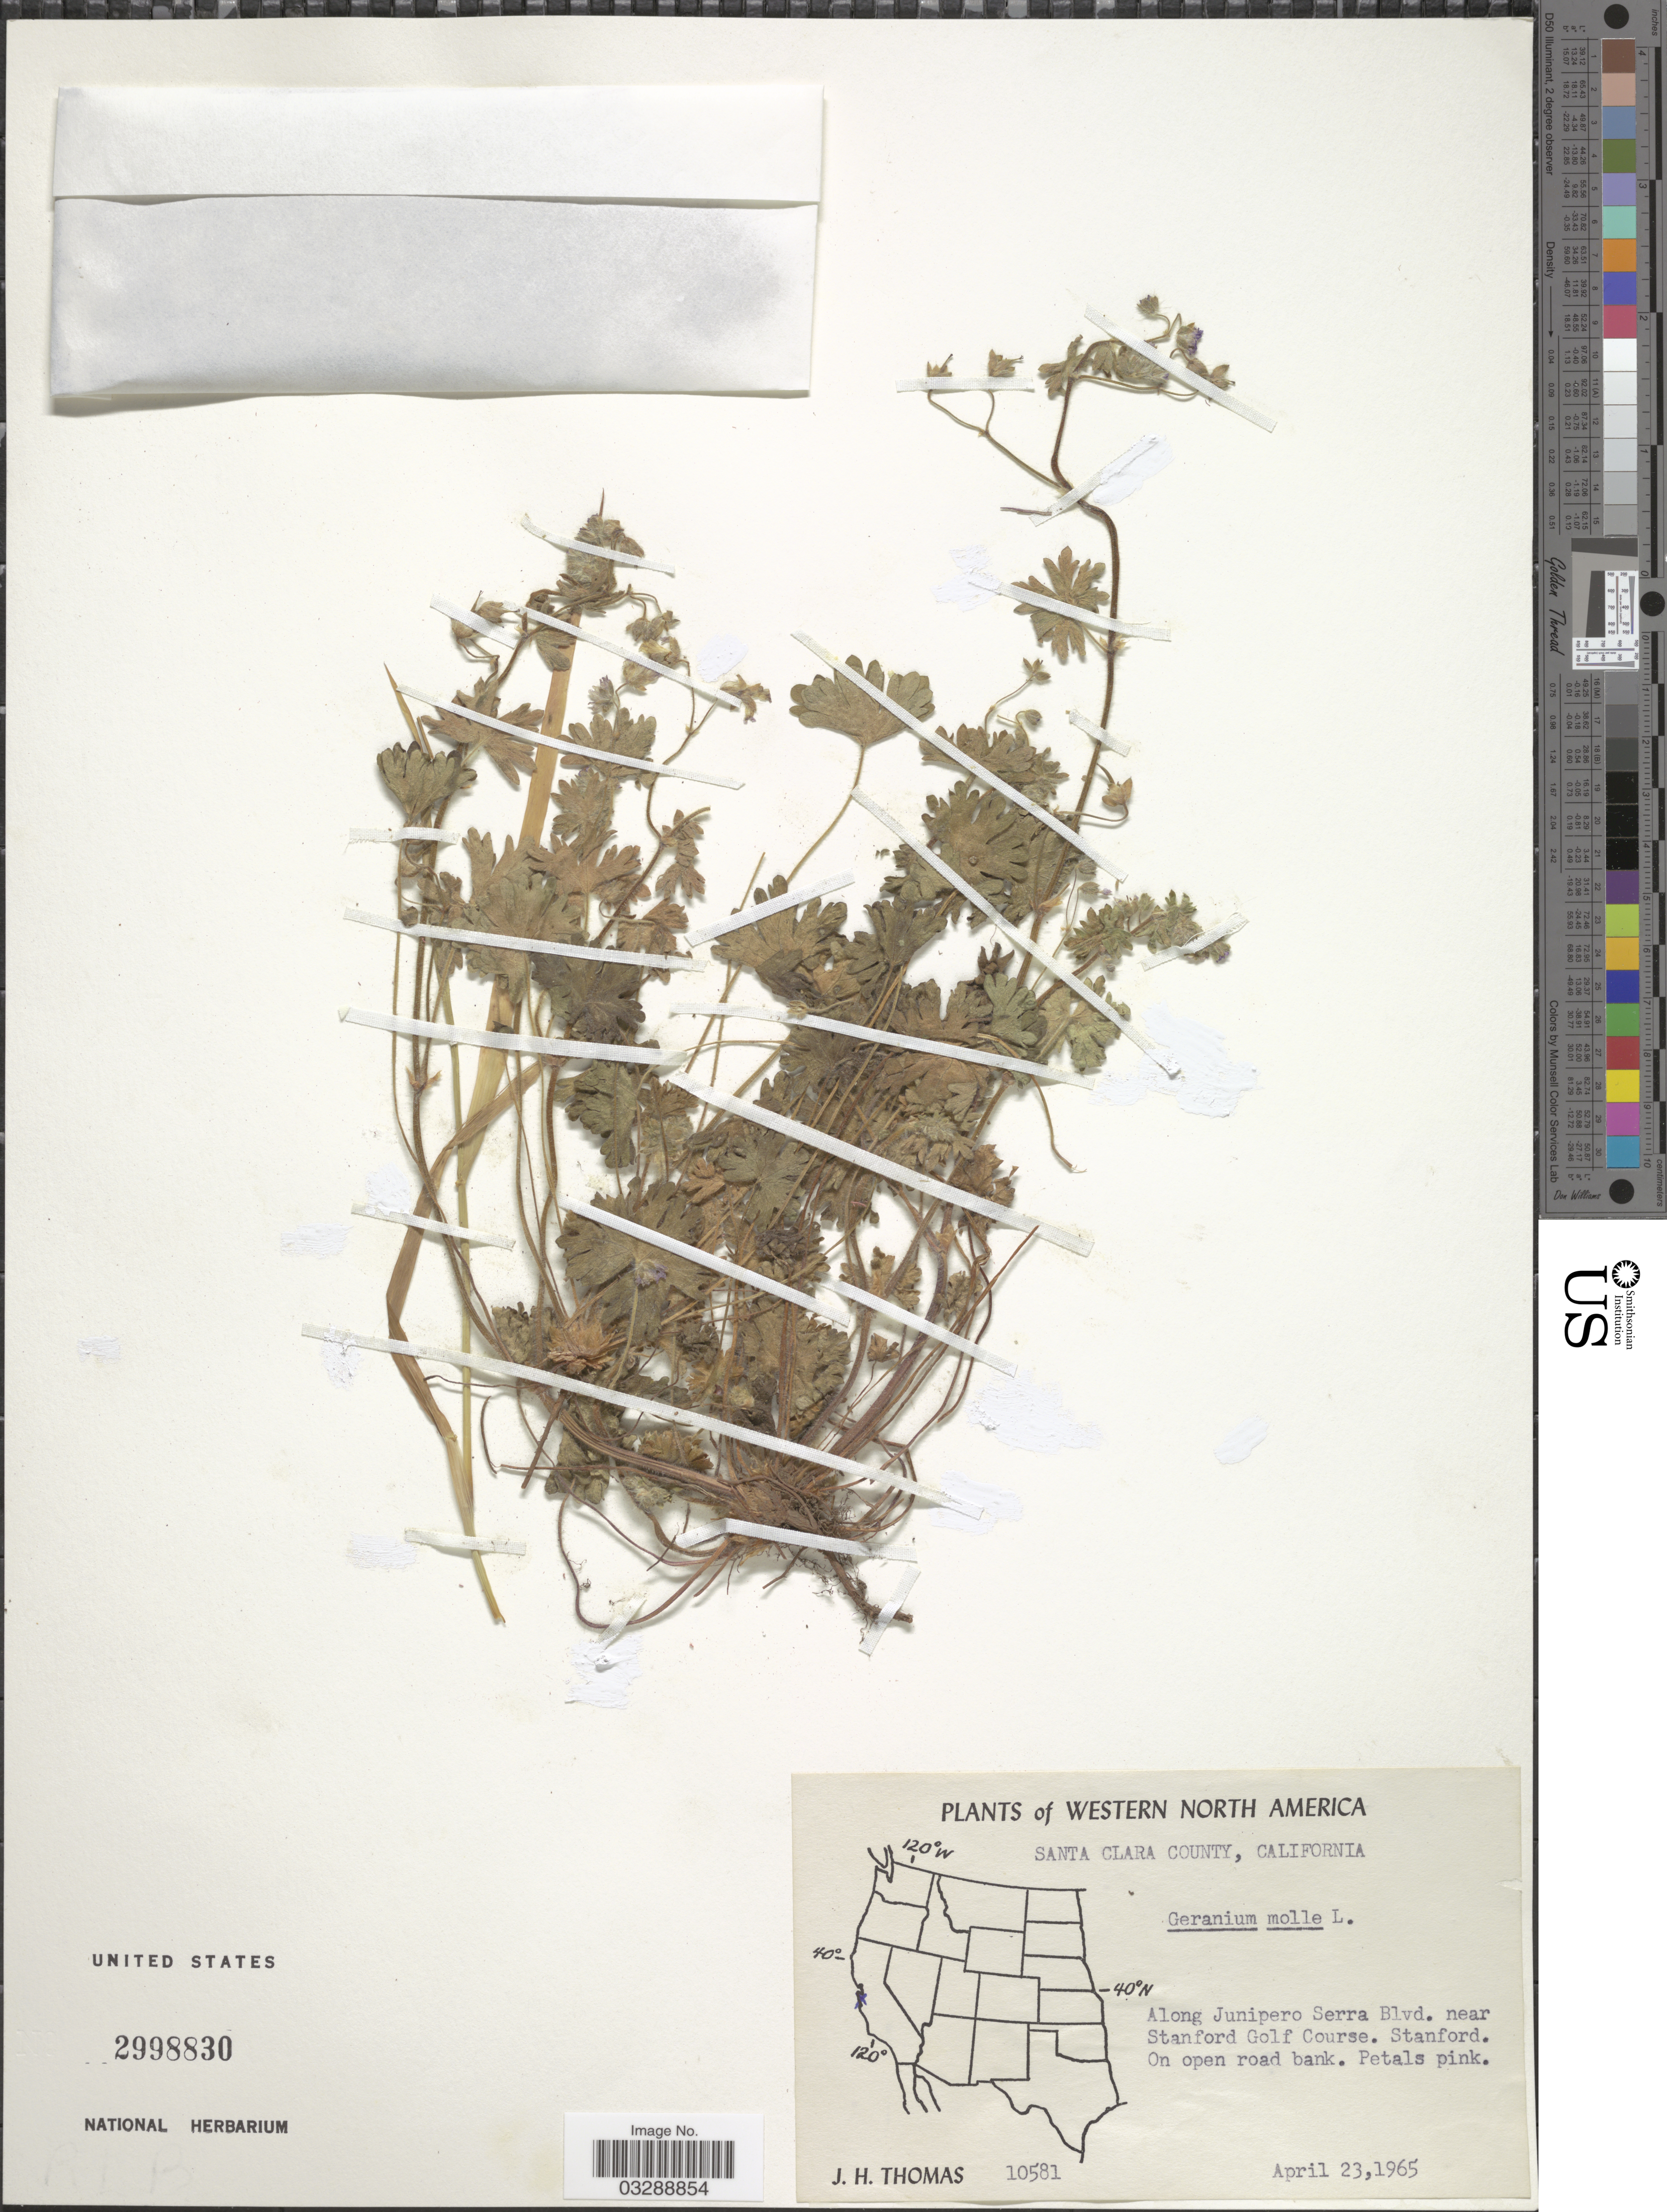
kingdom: Plantae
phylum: Tracheophyta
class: Magnoliopsida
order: Geraniales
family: Geraniaceae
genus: Geranium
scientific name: Geranium molle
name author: L.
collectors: J. H. Thomas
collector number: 10581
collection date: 1965-04-23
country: United States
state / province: California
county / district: Santa Clara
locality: Western North America. Santa Clara County. Along Junipero Serra Blvd. near Stanford Golf Course. Stanford.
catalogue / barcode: US 2998830